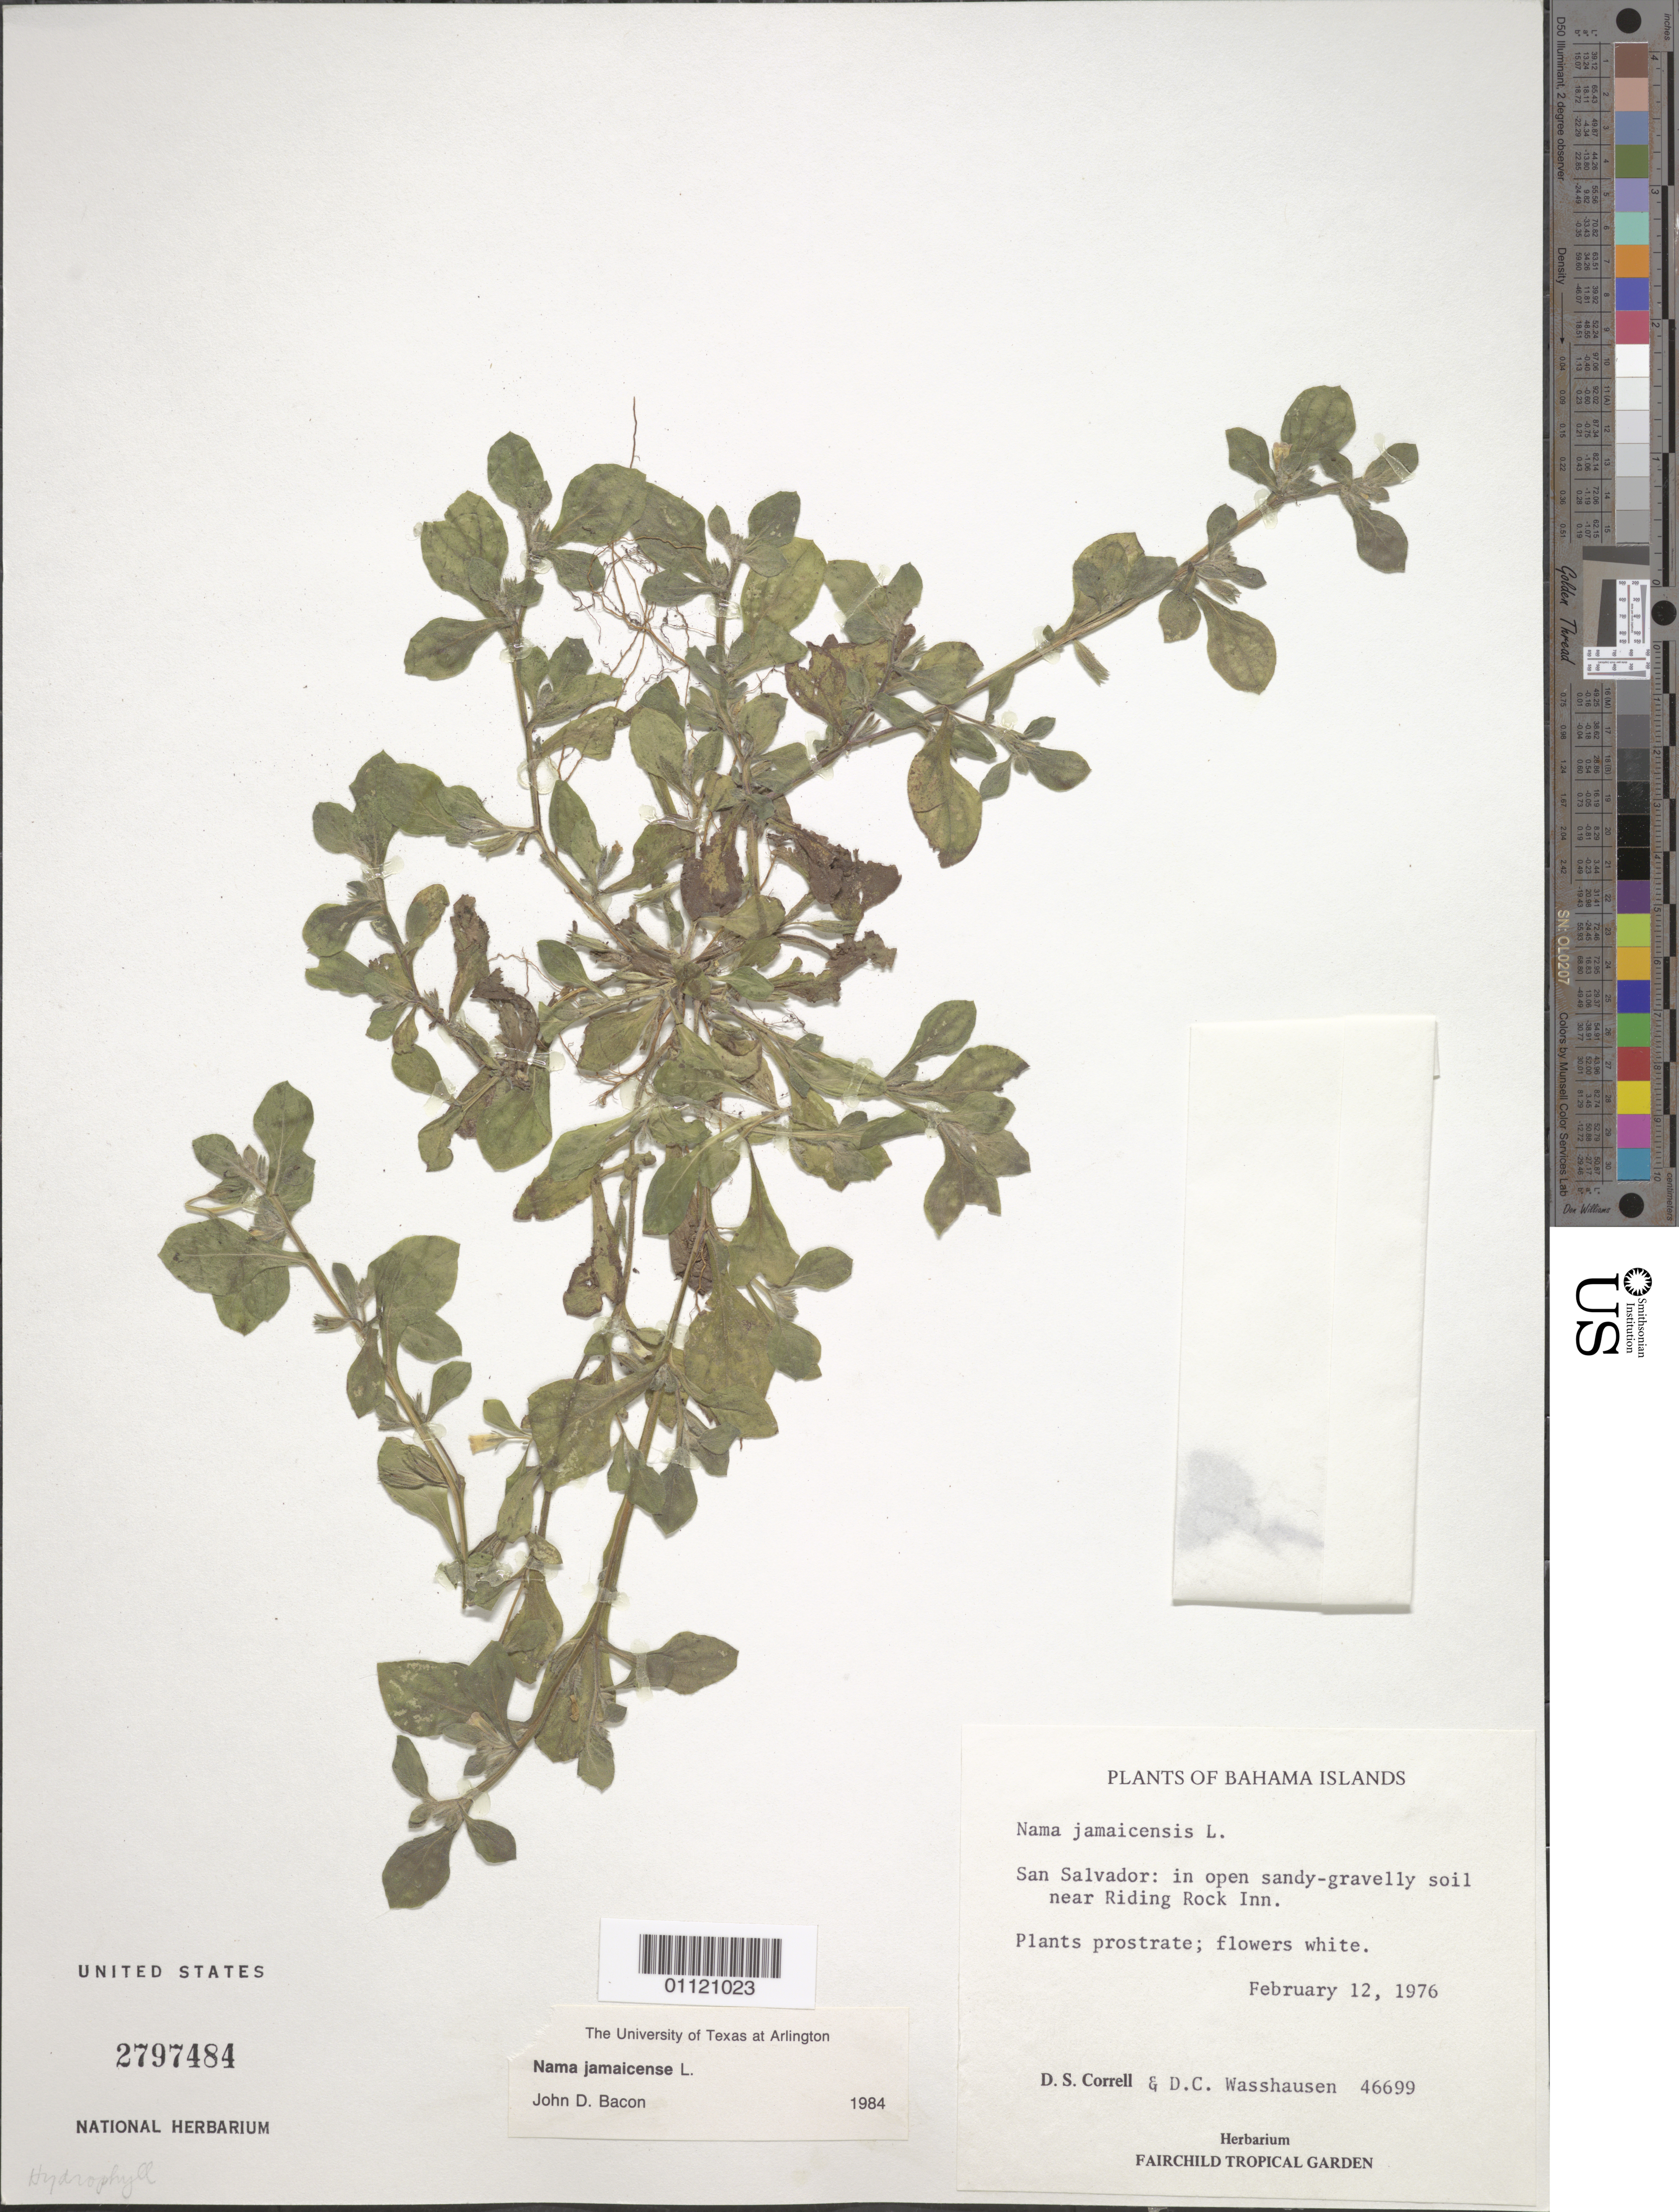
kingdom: Plantae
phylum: Tracheophyta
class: Magnoliopsida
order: Boraginales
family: Namaceae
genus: Nama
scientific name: Nama jamaicensis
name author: L.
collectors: D. S. Correll & D. C. Wasshausen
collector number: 46699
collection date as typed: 12 Feb 1976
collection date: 1976-02-12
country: Bahamas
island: San Salvador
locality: In open sandy-gravelly soil near Riding Rock Inn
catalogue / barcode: US 2797484